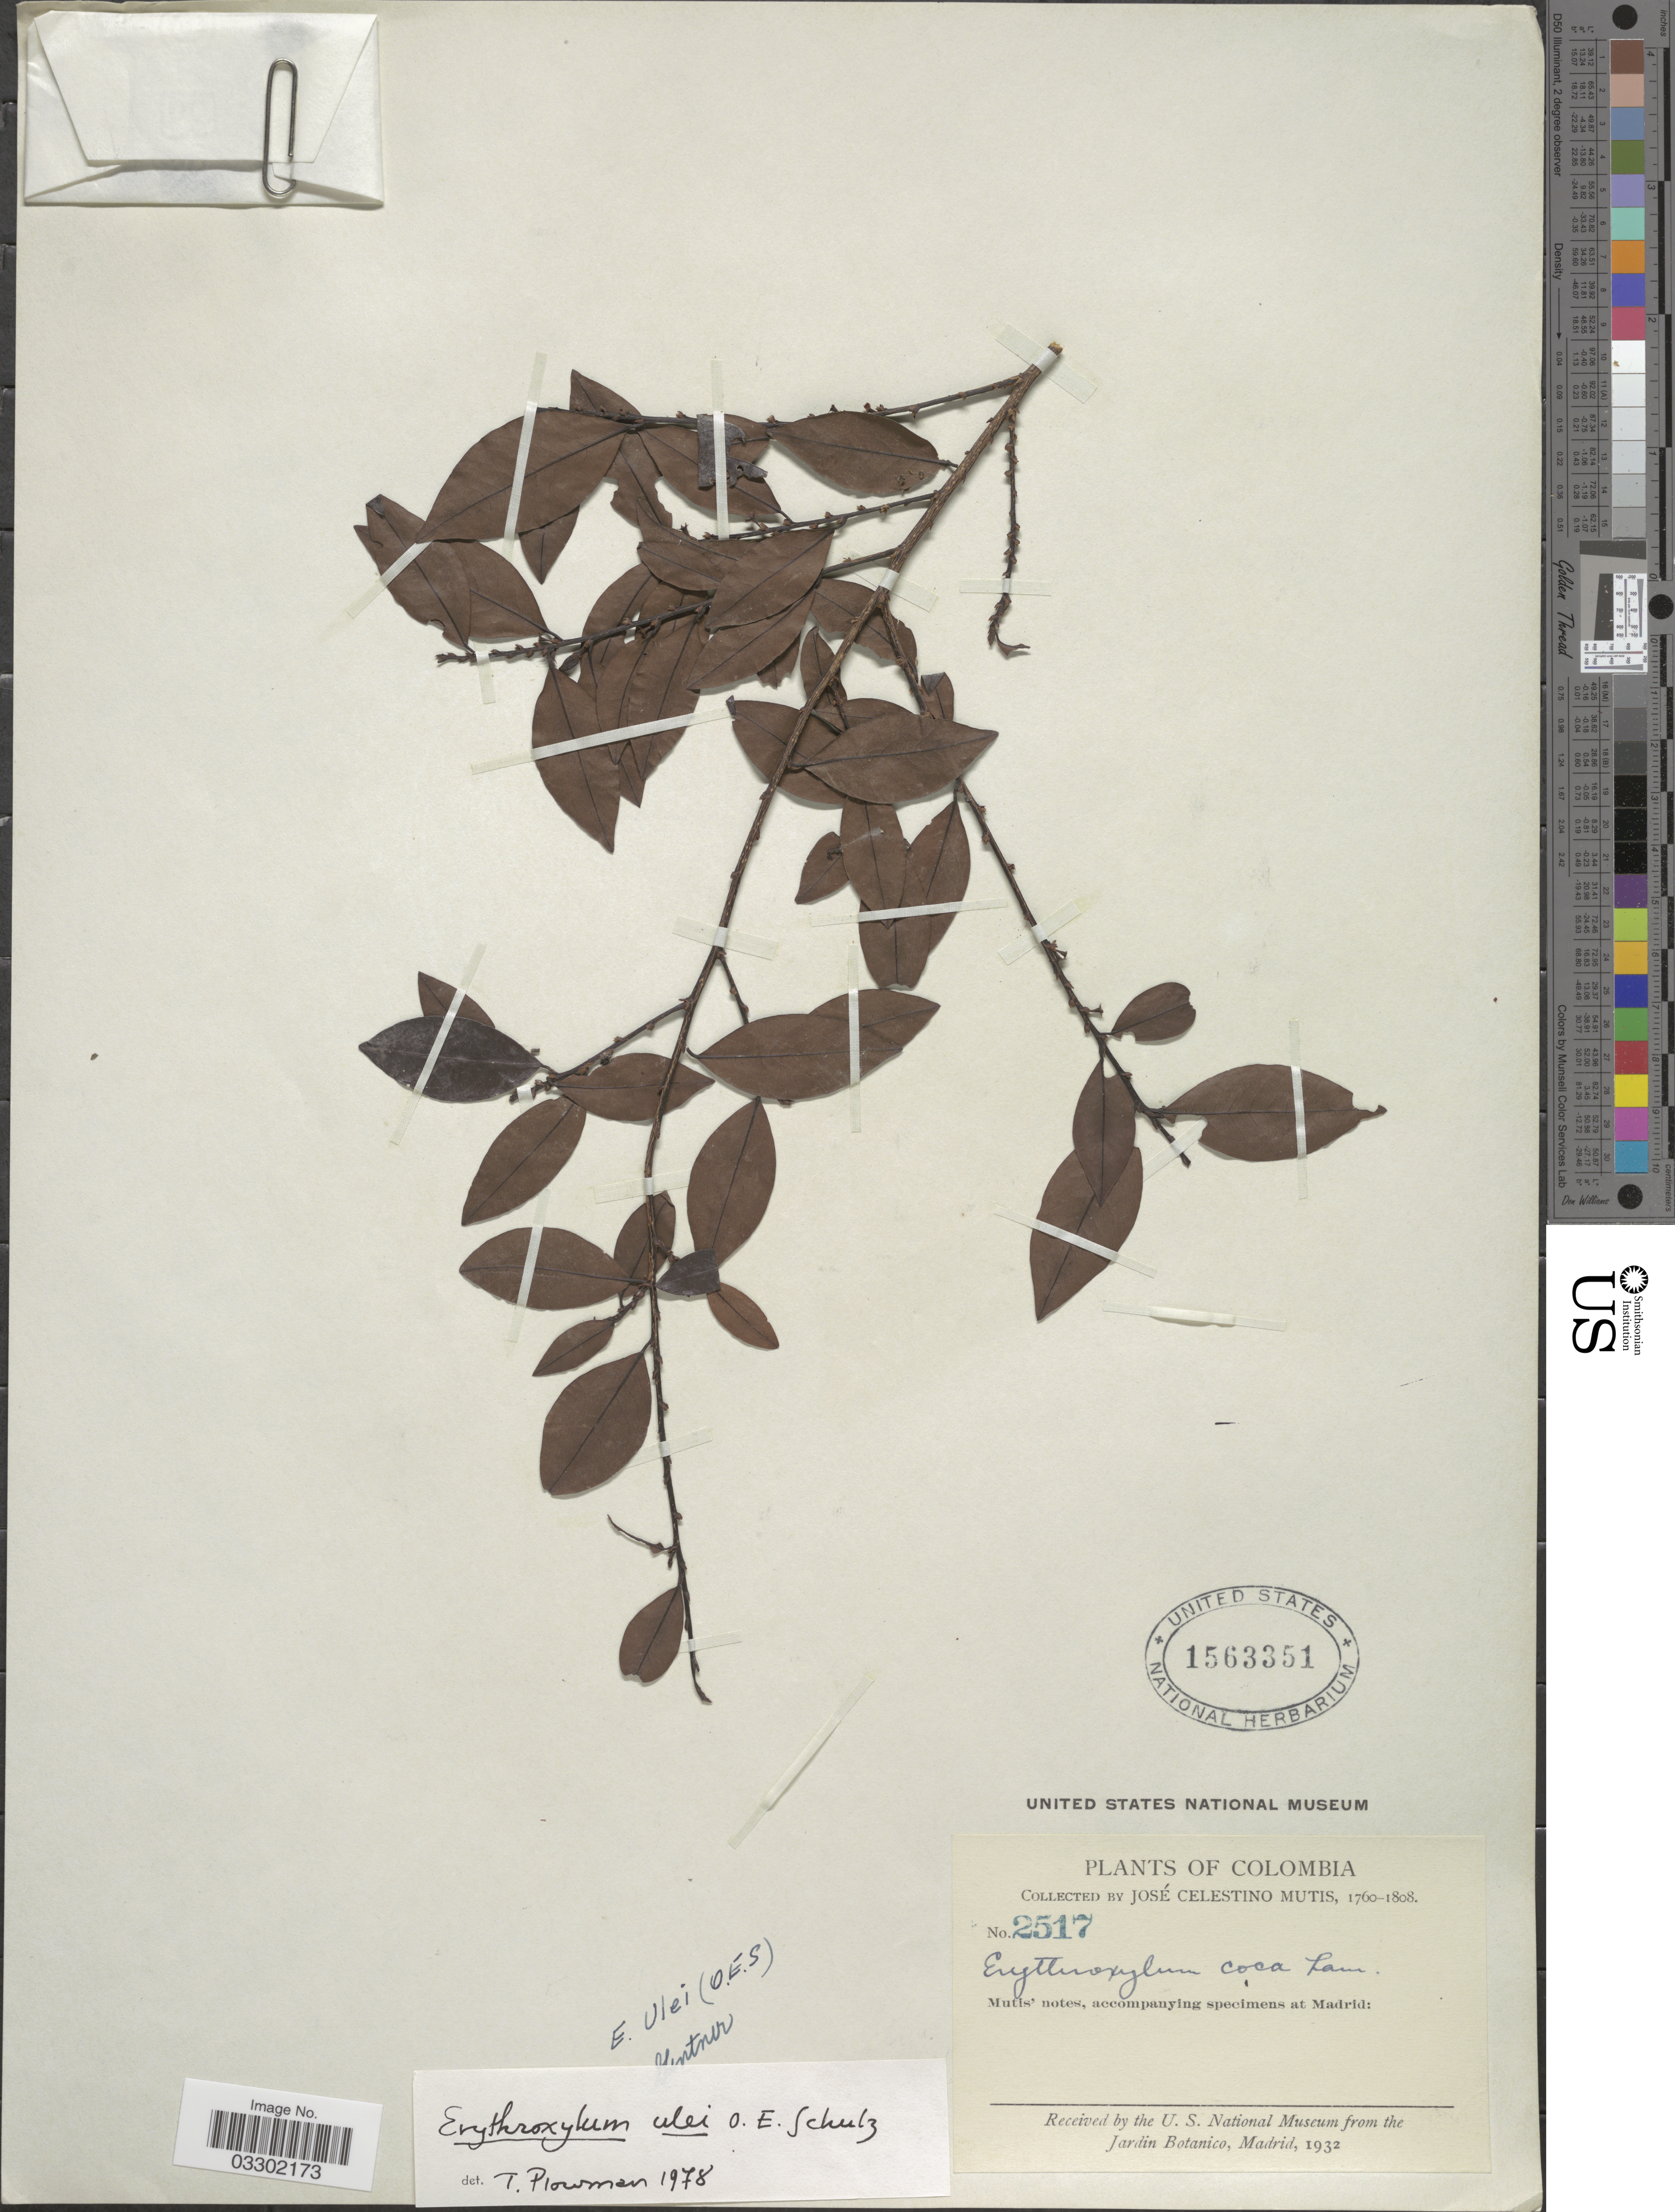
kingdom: Plantae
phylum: Tracheophyta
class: Magnoliopsida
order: Malpighiales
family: Erythroxylaceae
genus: Erythroxylum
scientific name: Erythroxylum ulei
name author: O.E. Schulz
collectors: J. C. B. Mutis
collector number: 2517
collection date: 1760/1808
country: Colombia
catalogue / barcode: US 1563351